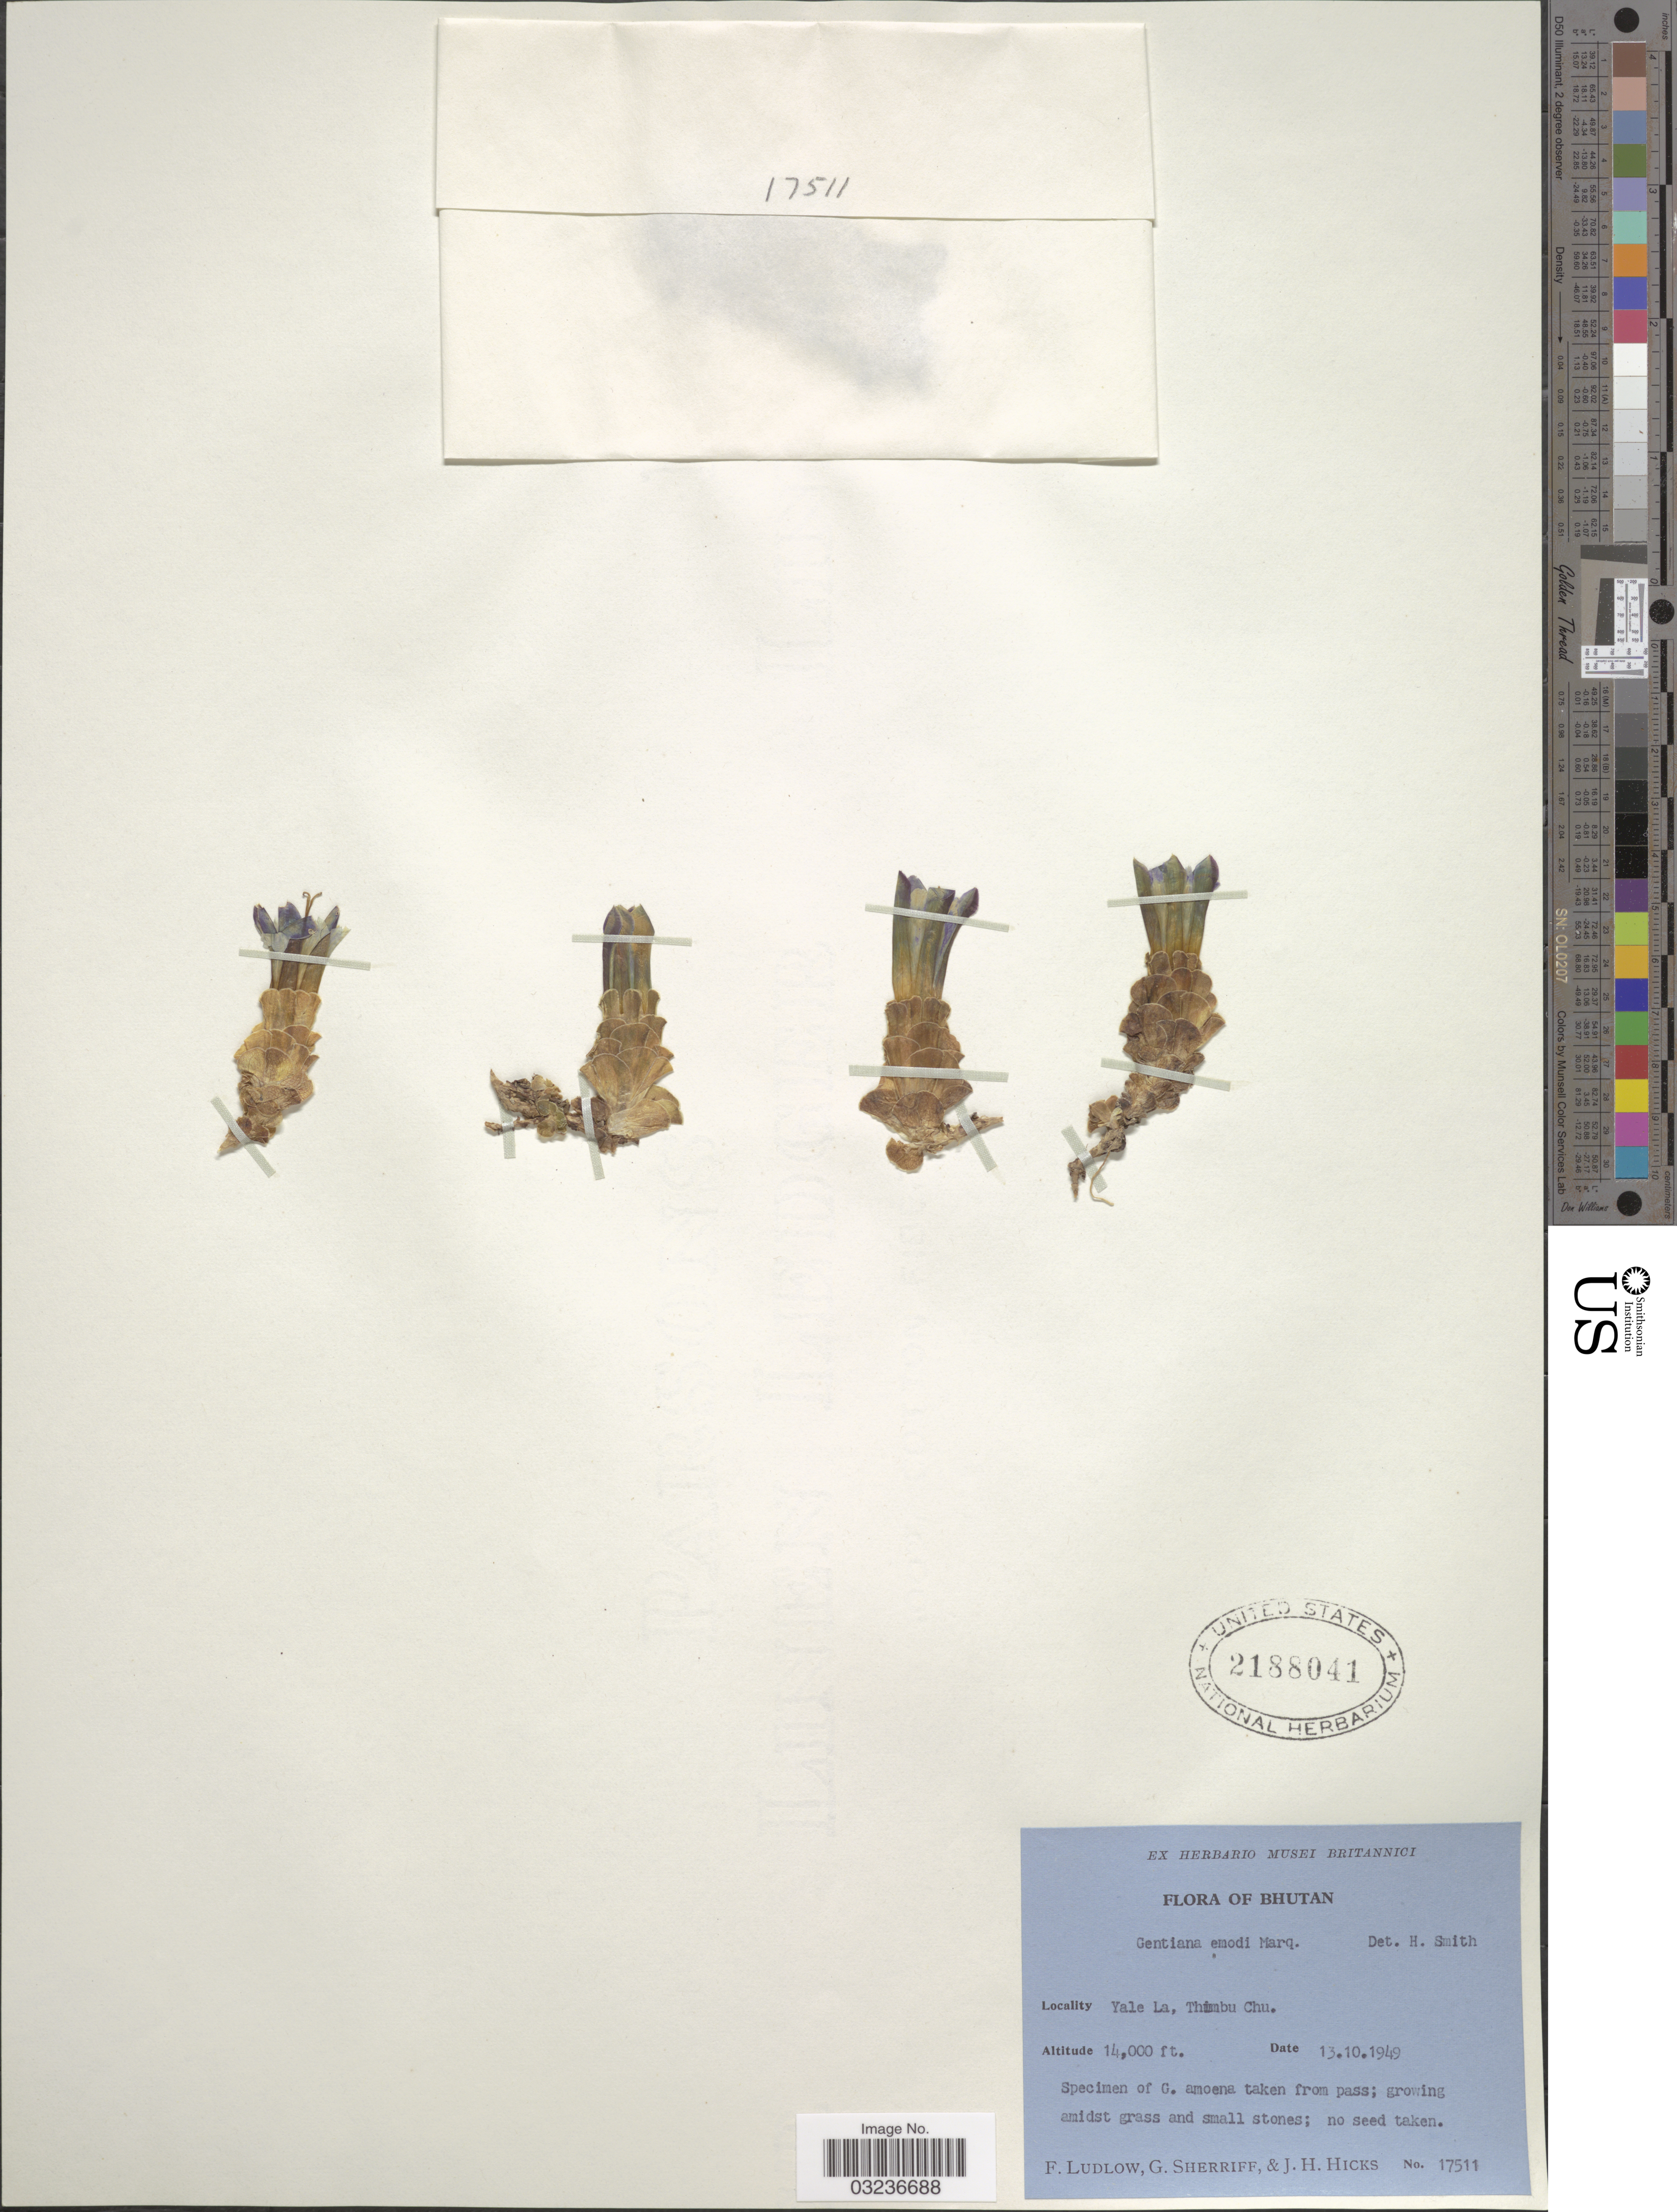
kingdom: Plantae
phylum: Tracheophyta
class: Magnoliopsida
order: Gentianales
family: Gentianaceae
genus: Gentiana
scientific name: Gentiana emodii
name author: C. Marquand ex Sealy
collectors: F. Ludlow, G. Sherriff & J. H. Hicks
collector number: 17511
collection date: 1949-10-13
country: Bhutan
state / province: Thimphu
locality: Bhutan, Yale La, Thimbu Chu.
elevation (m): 4267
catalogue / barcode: US 2188041